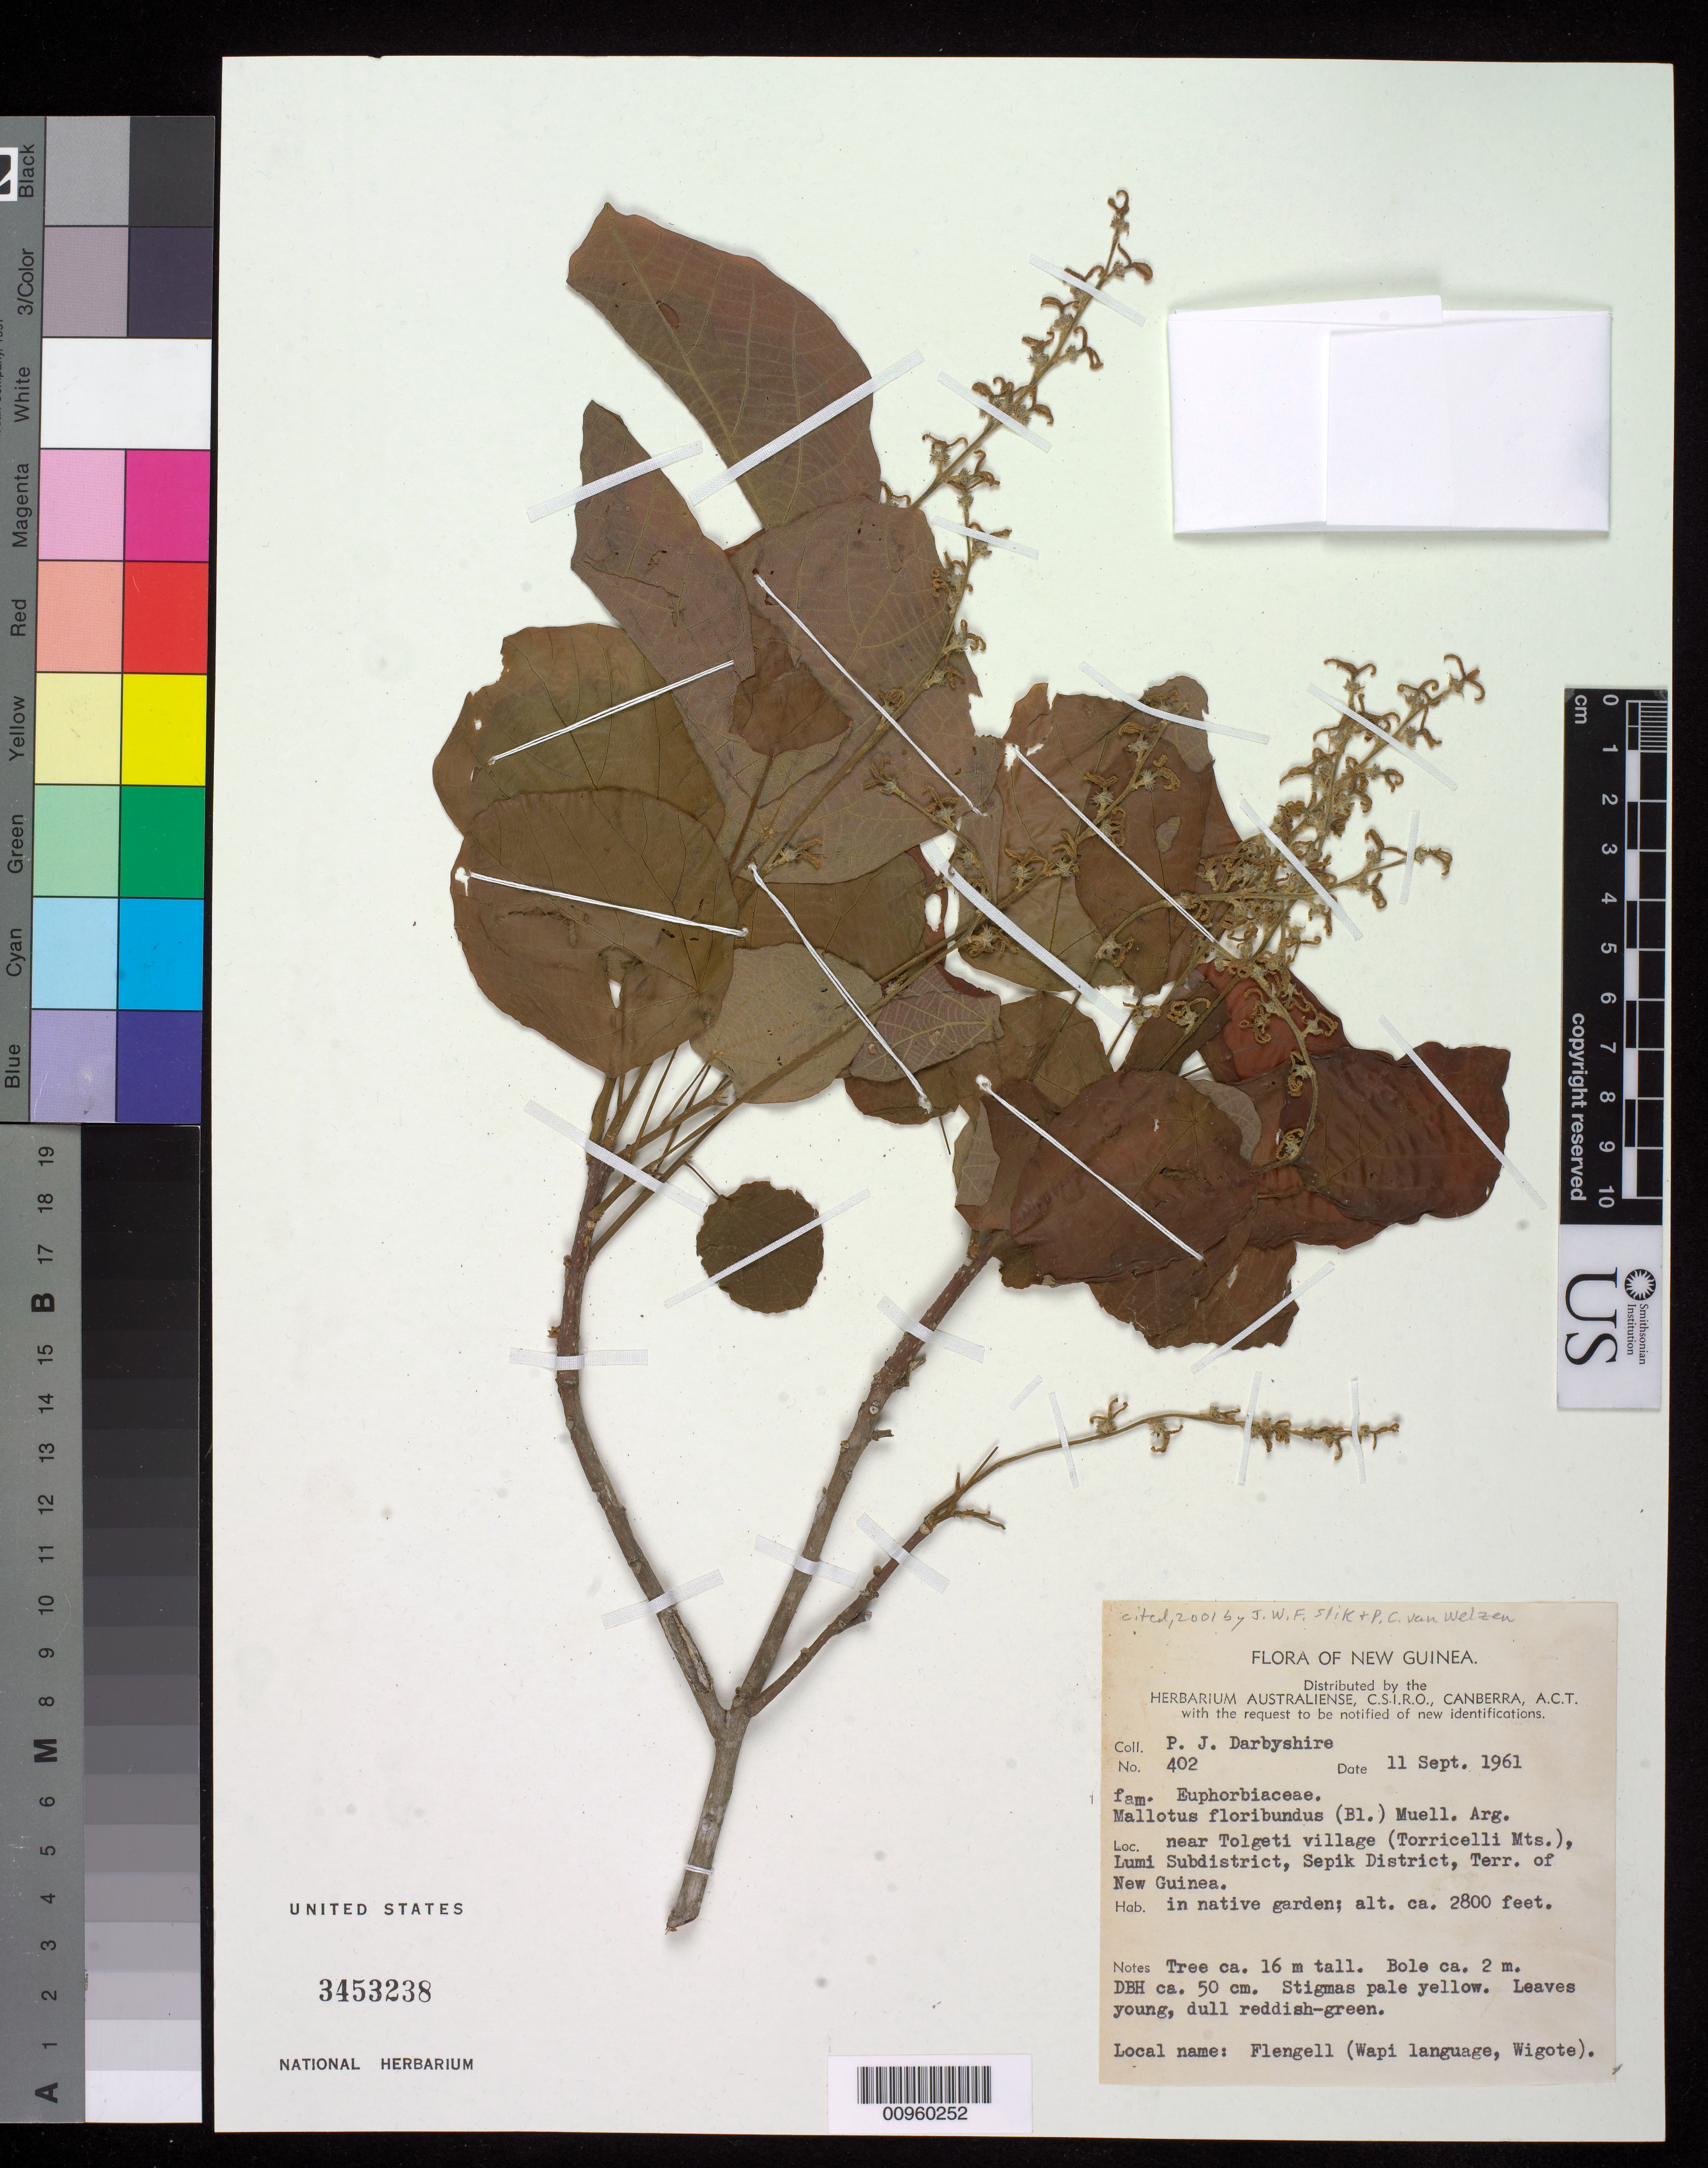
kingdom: Plantae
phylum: Tracheophyta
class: Magnoliopsida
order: Malpighiales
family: Euphorbiaceae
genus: Mallotus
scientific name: Mallotus floribundus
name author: (Blume) Müll. Arg.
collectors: P. Darbyshire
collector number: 402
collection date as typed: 11 Sep 1961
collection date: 1961-09-11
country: Papua New Guinea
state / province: Sandaun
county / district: Lumi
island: New Guinea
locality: Near Tolgeti Village, Torricelli Mts.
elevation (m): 853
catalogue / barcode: US 3453238